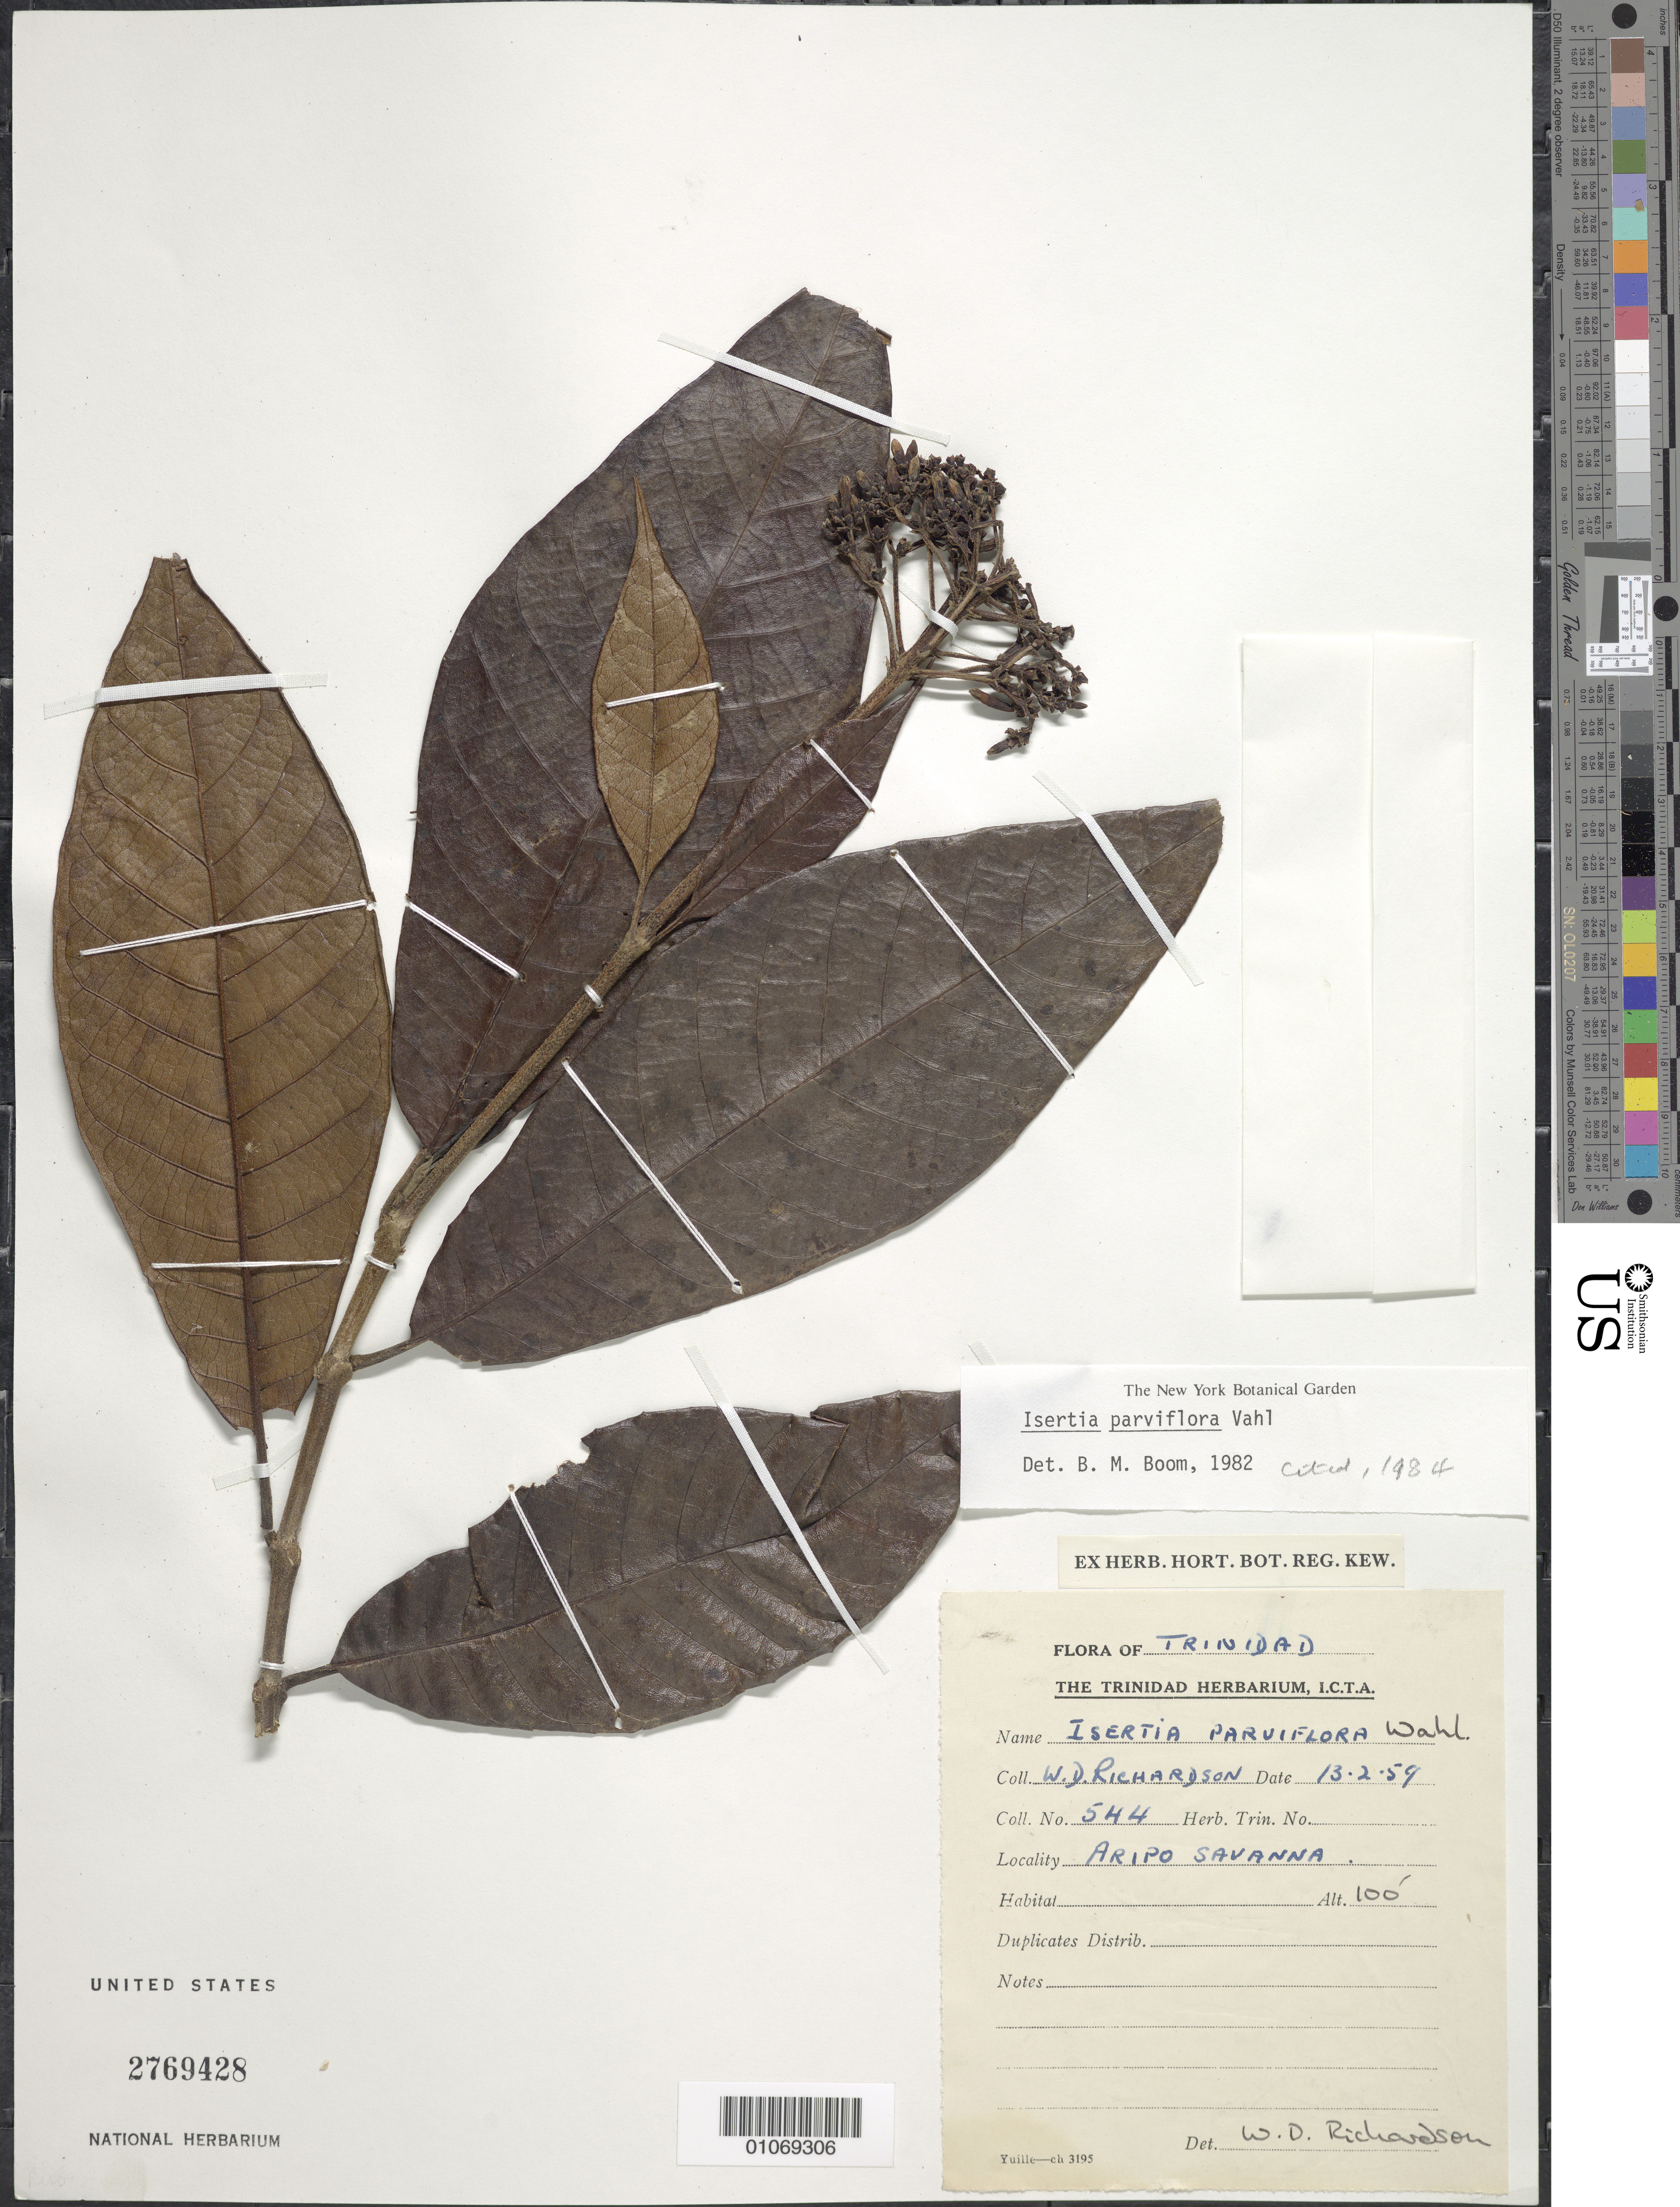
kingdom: Plantae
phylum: Tracheophyta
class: Magnoliopsida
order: Gentianales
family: Rubiaceae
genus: Isertia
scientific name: Isertia parviflora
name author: Vahl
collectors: W. D. Richardson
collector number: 544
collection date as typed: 13 Feb 1959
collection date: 1959-02-13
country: Trinidad and Tobago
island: Trinidad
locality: Aripo Savanna.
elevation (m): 30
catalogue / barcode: US 2769428